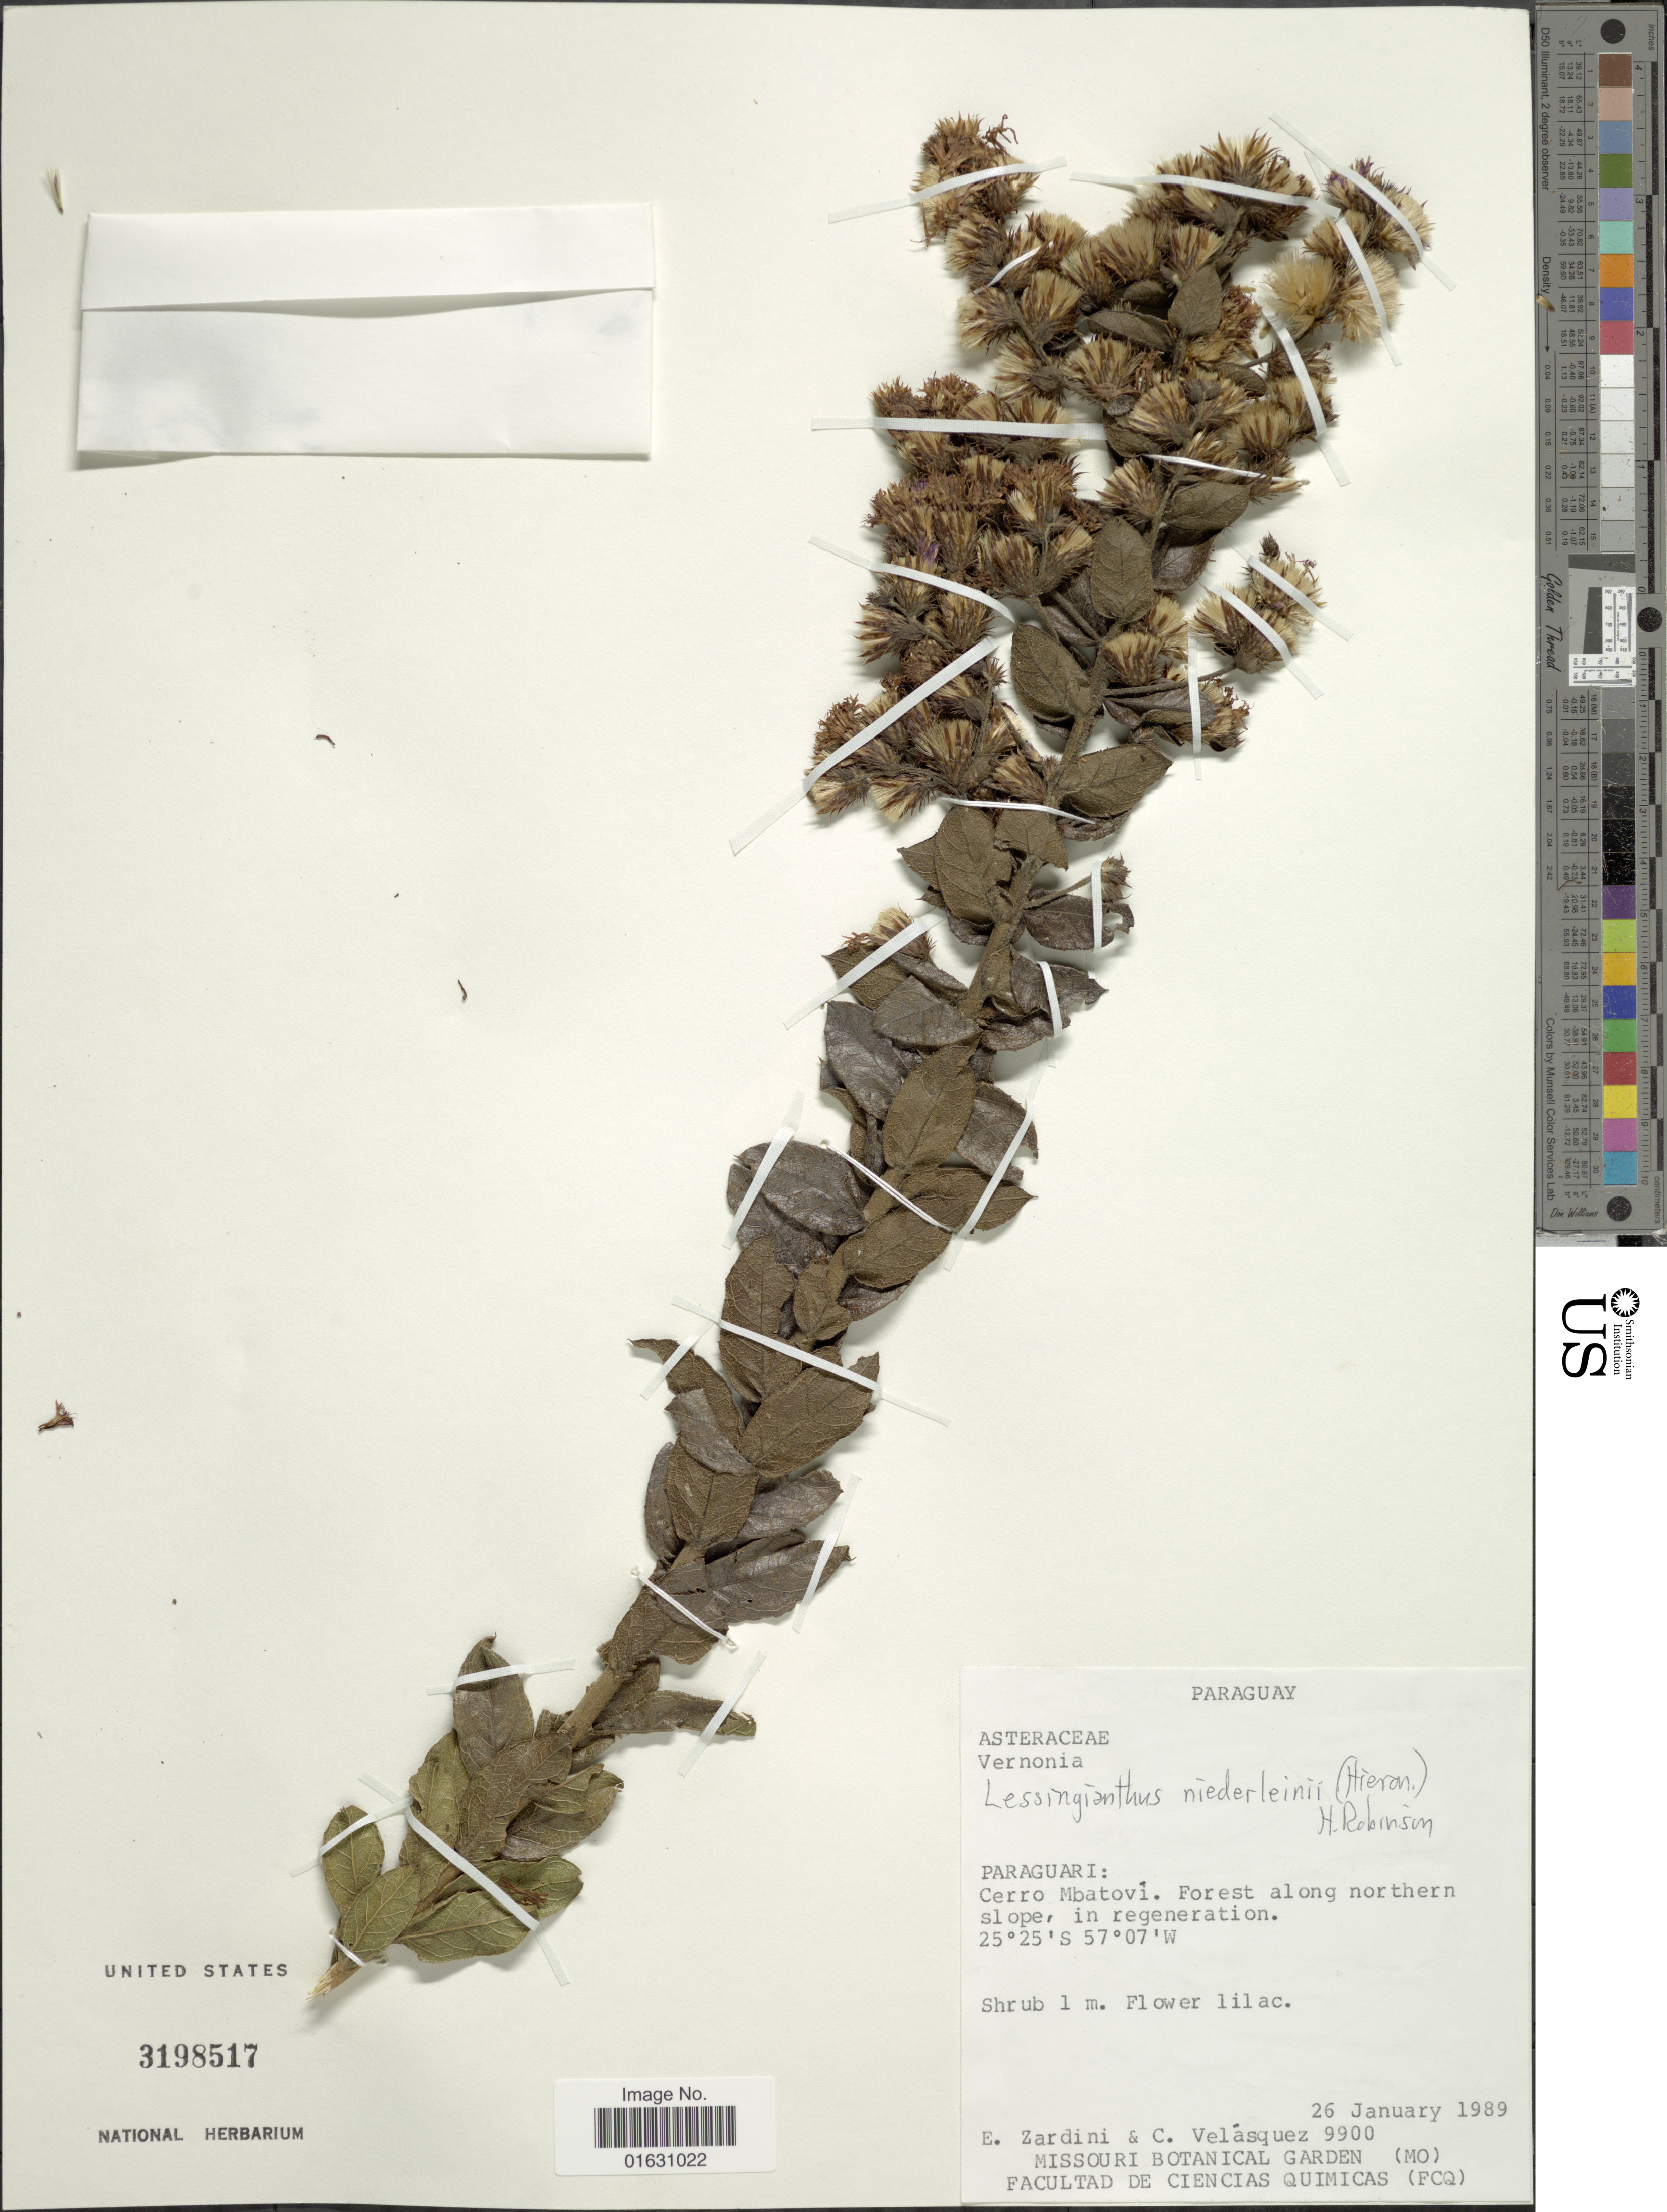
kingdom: Plantae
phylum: Tracheophyta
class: Magnoliopsida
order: Asterales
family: Asteraceae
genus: Lessingianthus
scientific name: Lessingianthus niederleinii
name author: (Hieron.) H. Rob.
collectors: E. M. Zardini & C. Velásquez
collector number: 9900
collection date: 1989-01-26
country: Paraguay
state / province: Paraguari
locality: Paraguari: Cerro Mbatoví. Forest along northern slope, in regeneration.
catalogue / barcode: US 3198517